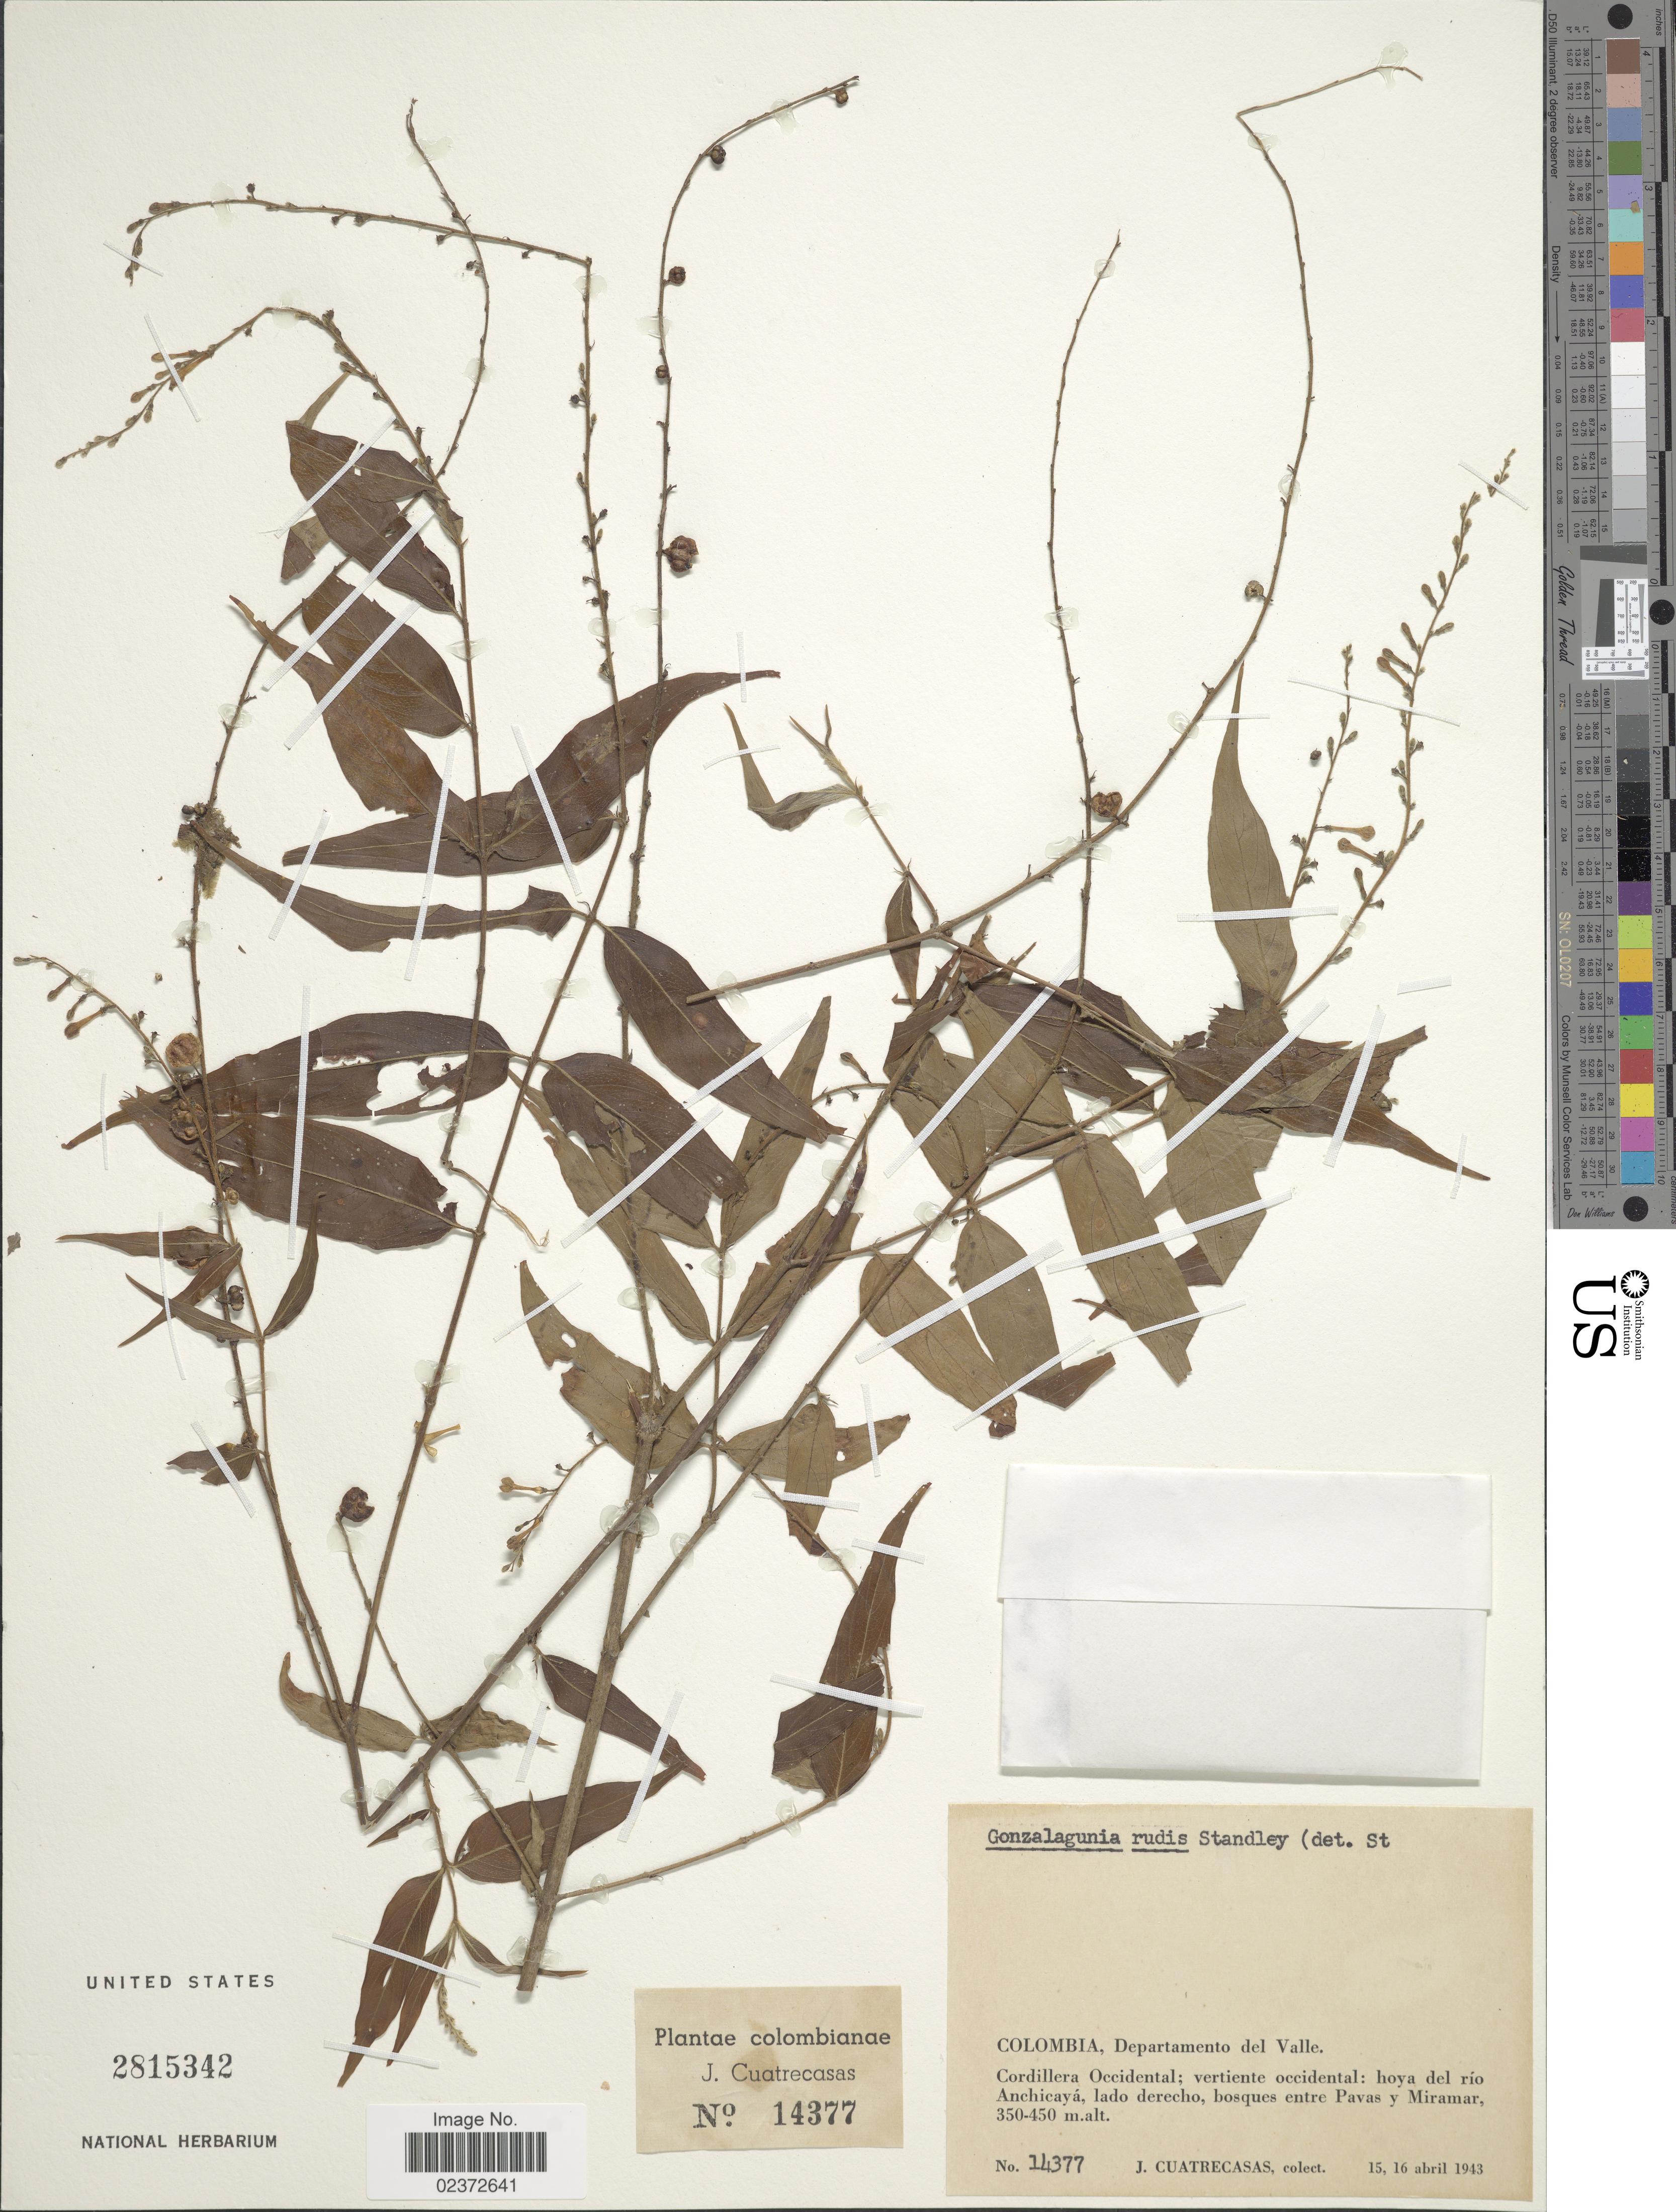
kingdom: Plantae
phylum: Tracheophyta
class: Magnoliopsida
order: Gentianales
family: Rubiaceae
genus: Gonzalagunia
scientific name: Gonzalagunia rudis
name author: (Standl.) Standl.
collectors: J. Cuatrecasas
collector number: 14337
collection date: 1943-04-15/1943-04-16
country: Colombia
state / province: Valle del Cauca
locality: Cordillera Occidental, vertiente occidental: hoya del rio Anchicaya, lado derecho, bosques entre pavas y Miramar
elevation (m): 350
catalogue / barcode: US 2815342